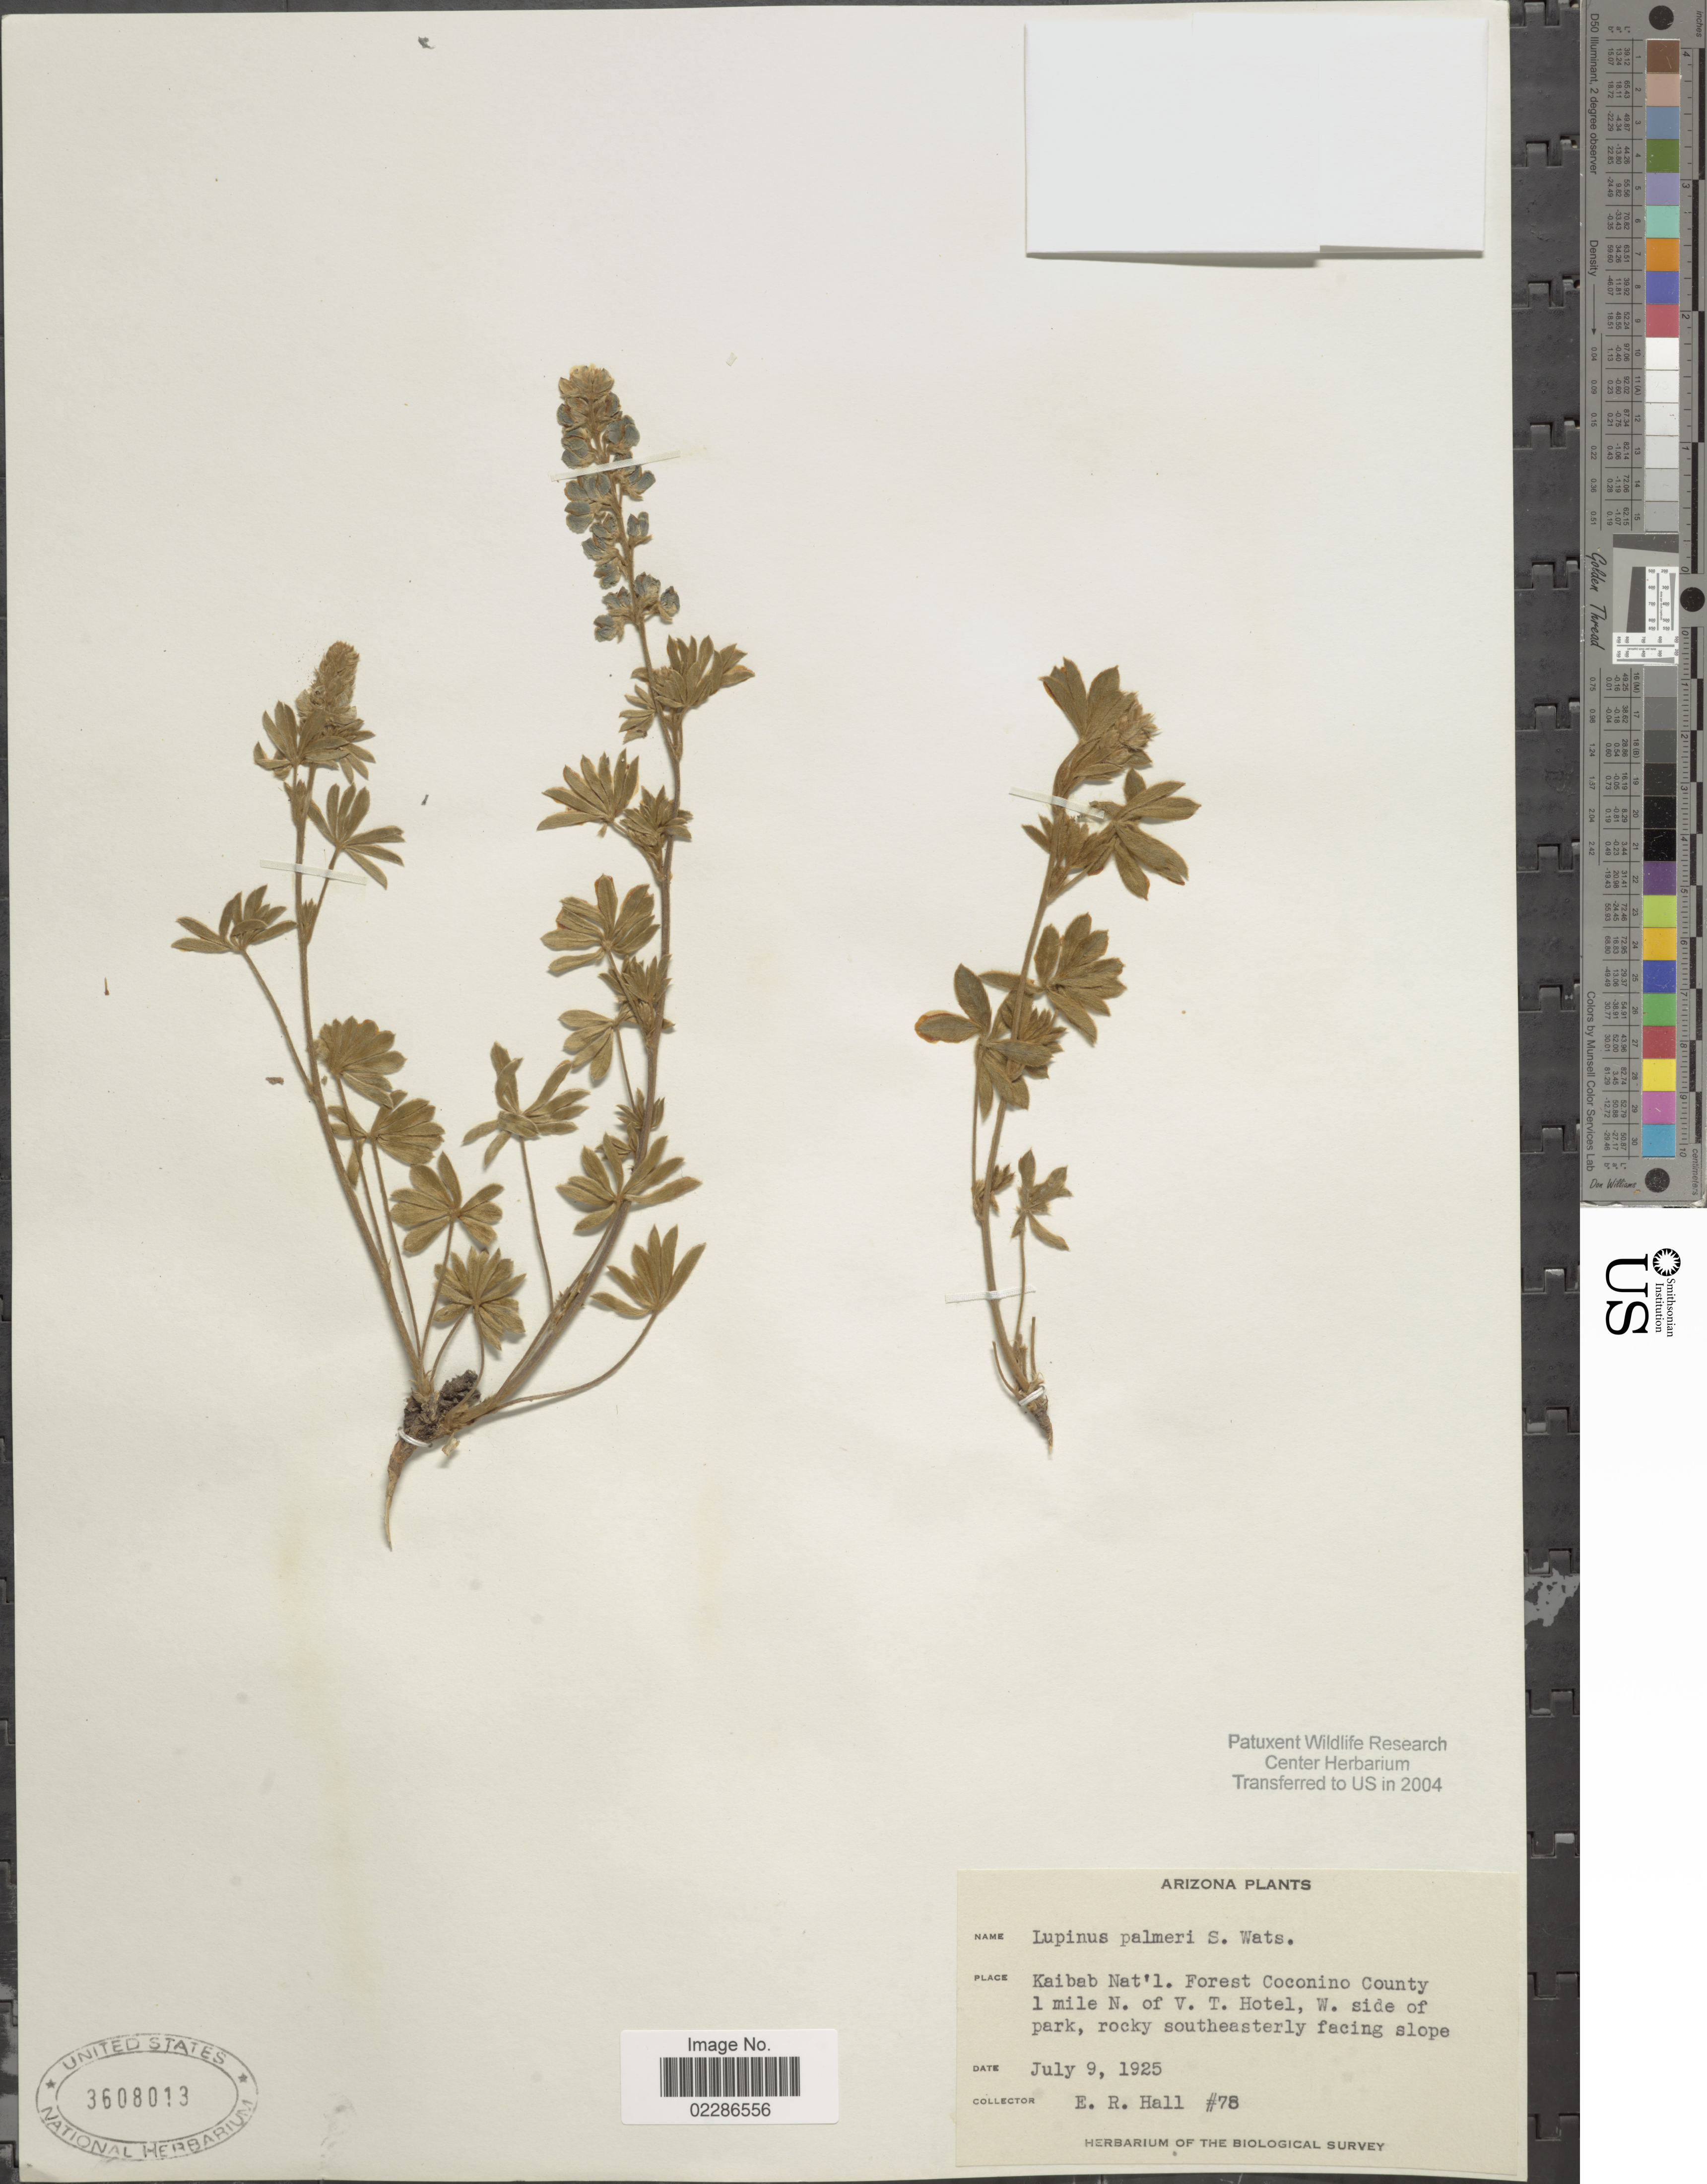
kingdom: Plantae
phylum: Tracheophyta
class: Magnoliopsida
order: Fabales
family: Fabaceae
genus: Lupinus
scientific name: Lupinus palmeri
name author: S. Watson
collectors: E. Hall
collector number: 78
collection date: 1925-07-09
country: United States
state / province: Arizona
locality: Kaibab Nat'l. Forest Coconino County 1 mile N. of V. T. Hotel, W side of park, rocky southeasterly facing slope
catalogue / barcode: US 3608013